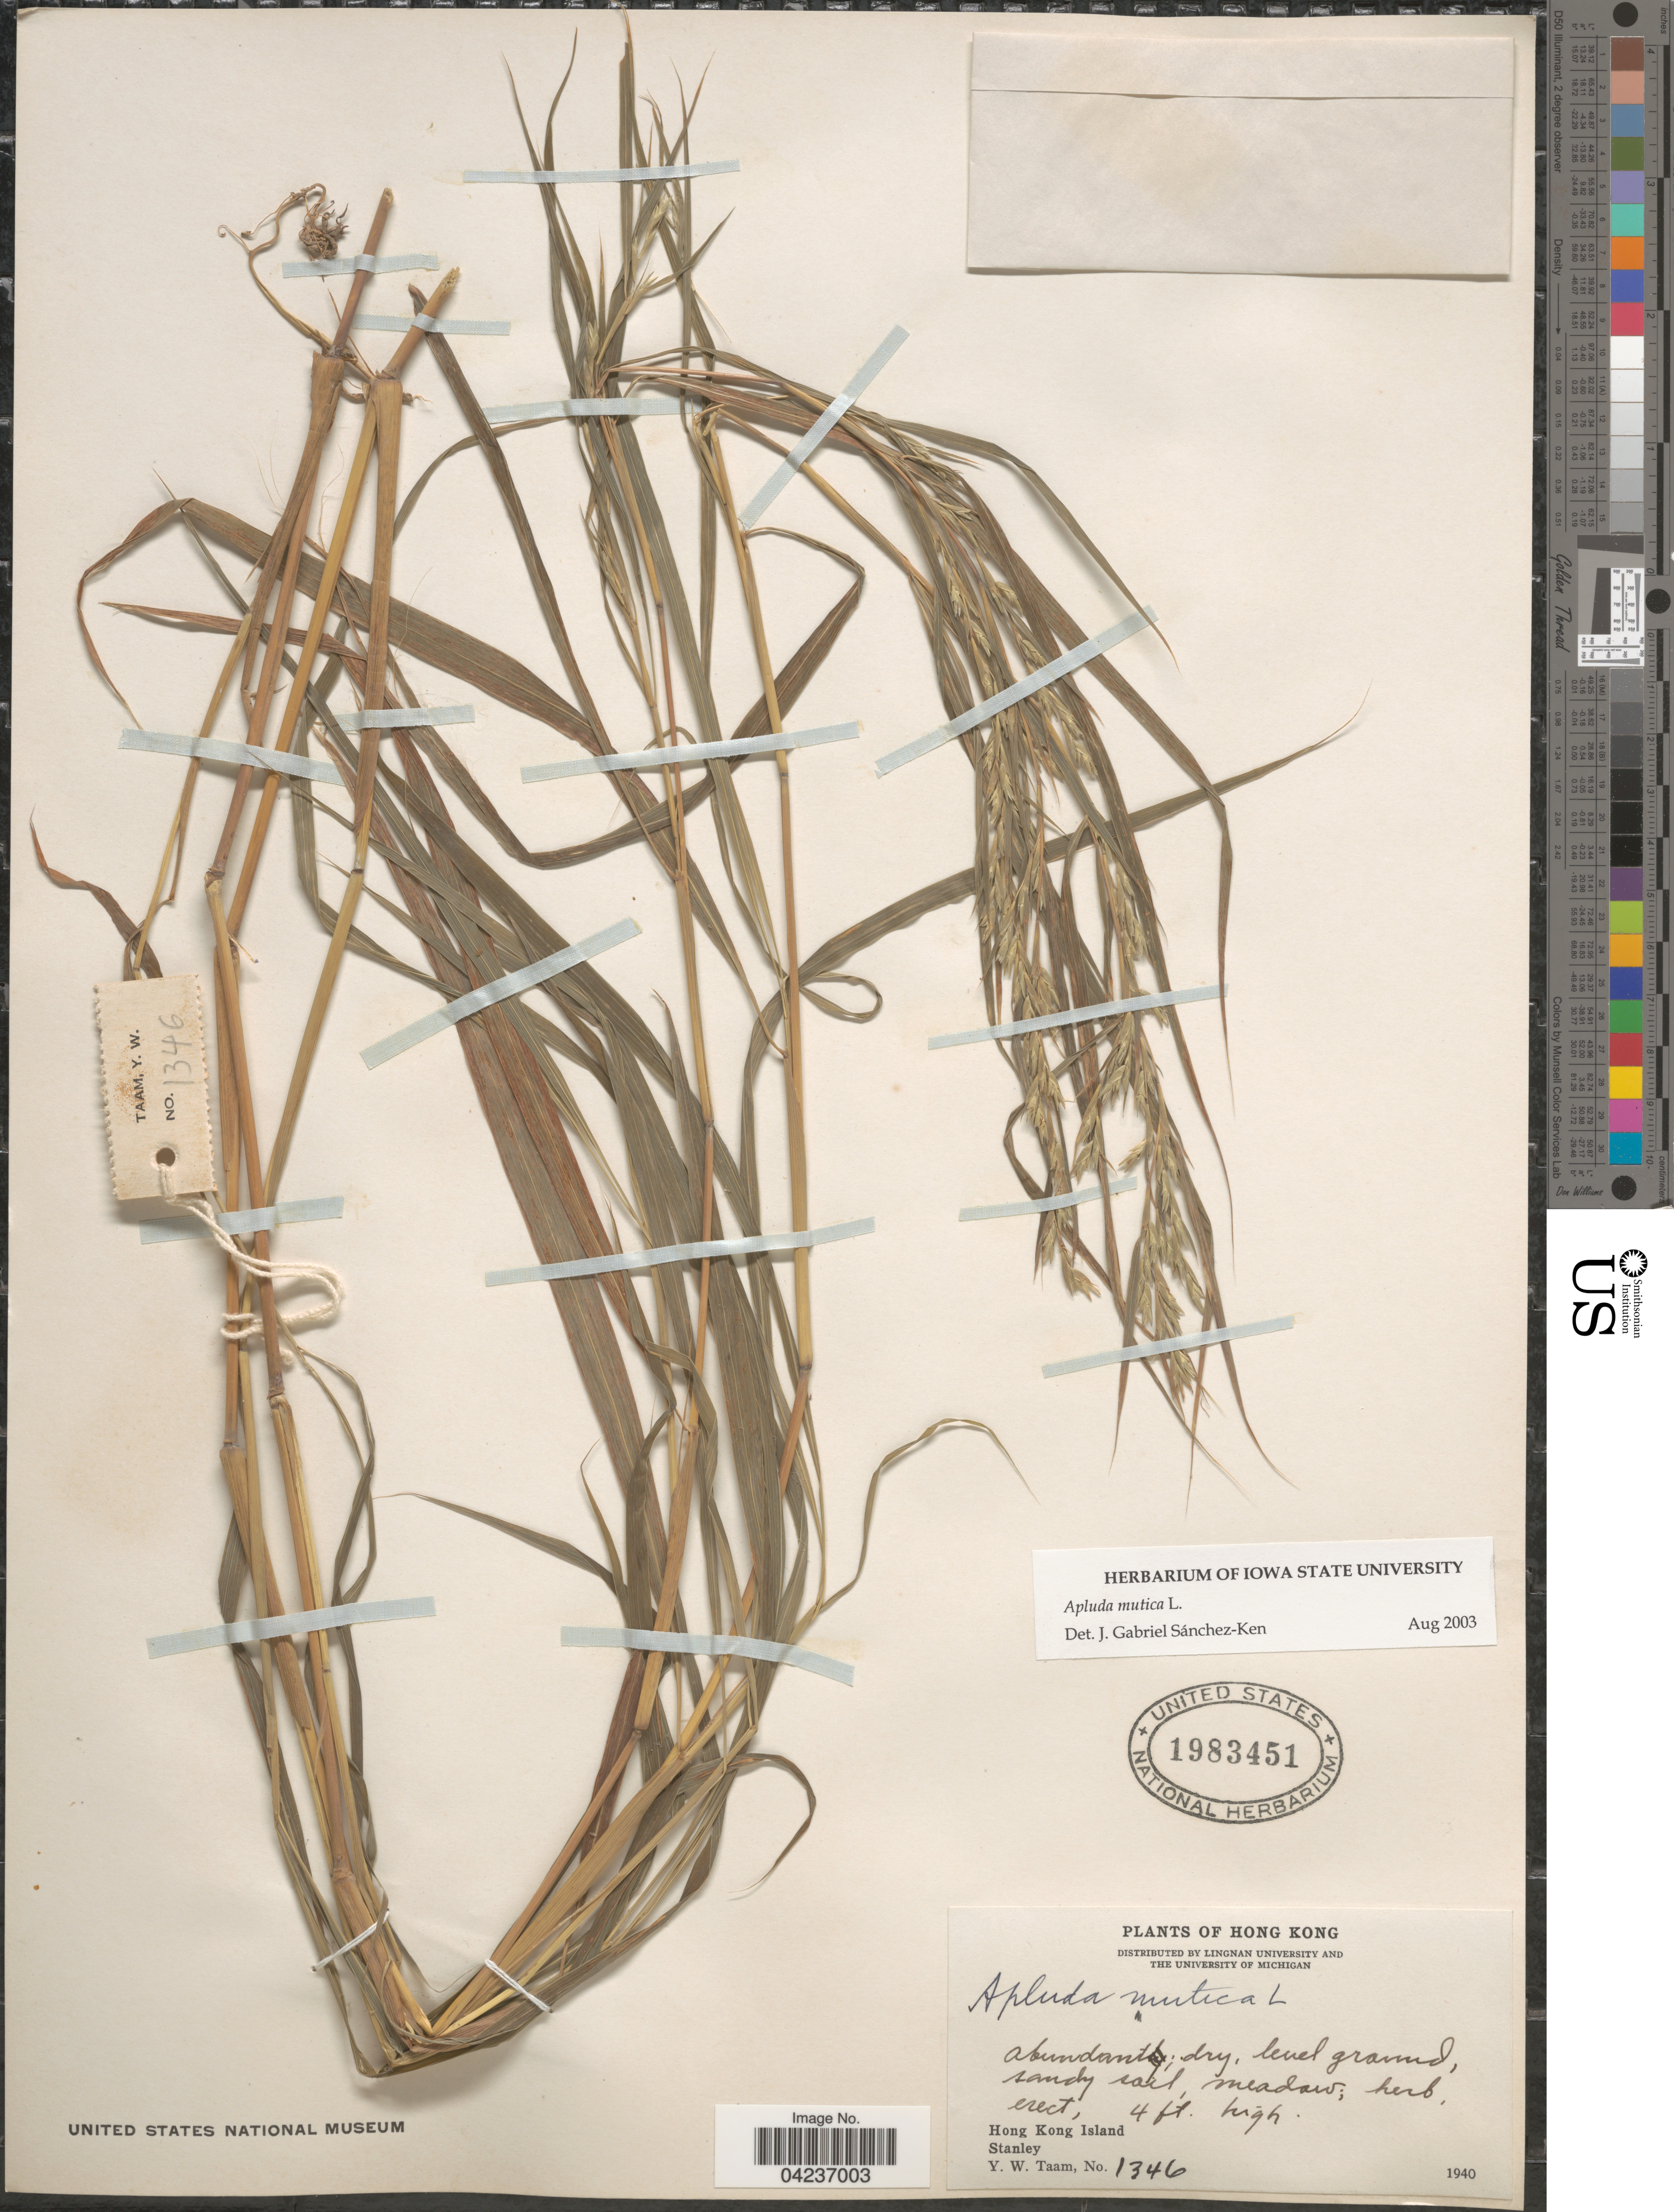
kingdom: Plantae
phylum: Tracheophyta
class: Liliopsida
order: Poales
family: Poaceae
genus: Apluda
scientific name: Apluda mutica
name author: L.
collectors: Y. W. Taam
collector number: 1346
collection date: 1940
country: China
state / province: Hong Kong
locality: Hong Kong Island. Stanley.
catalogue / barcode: US 1983451